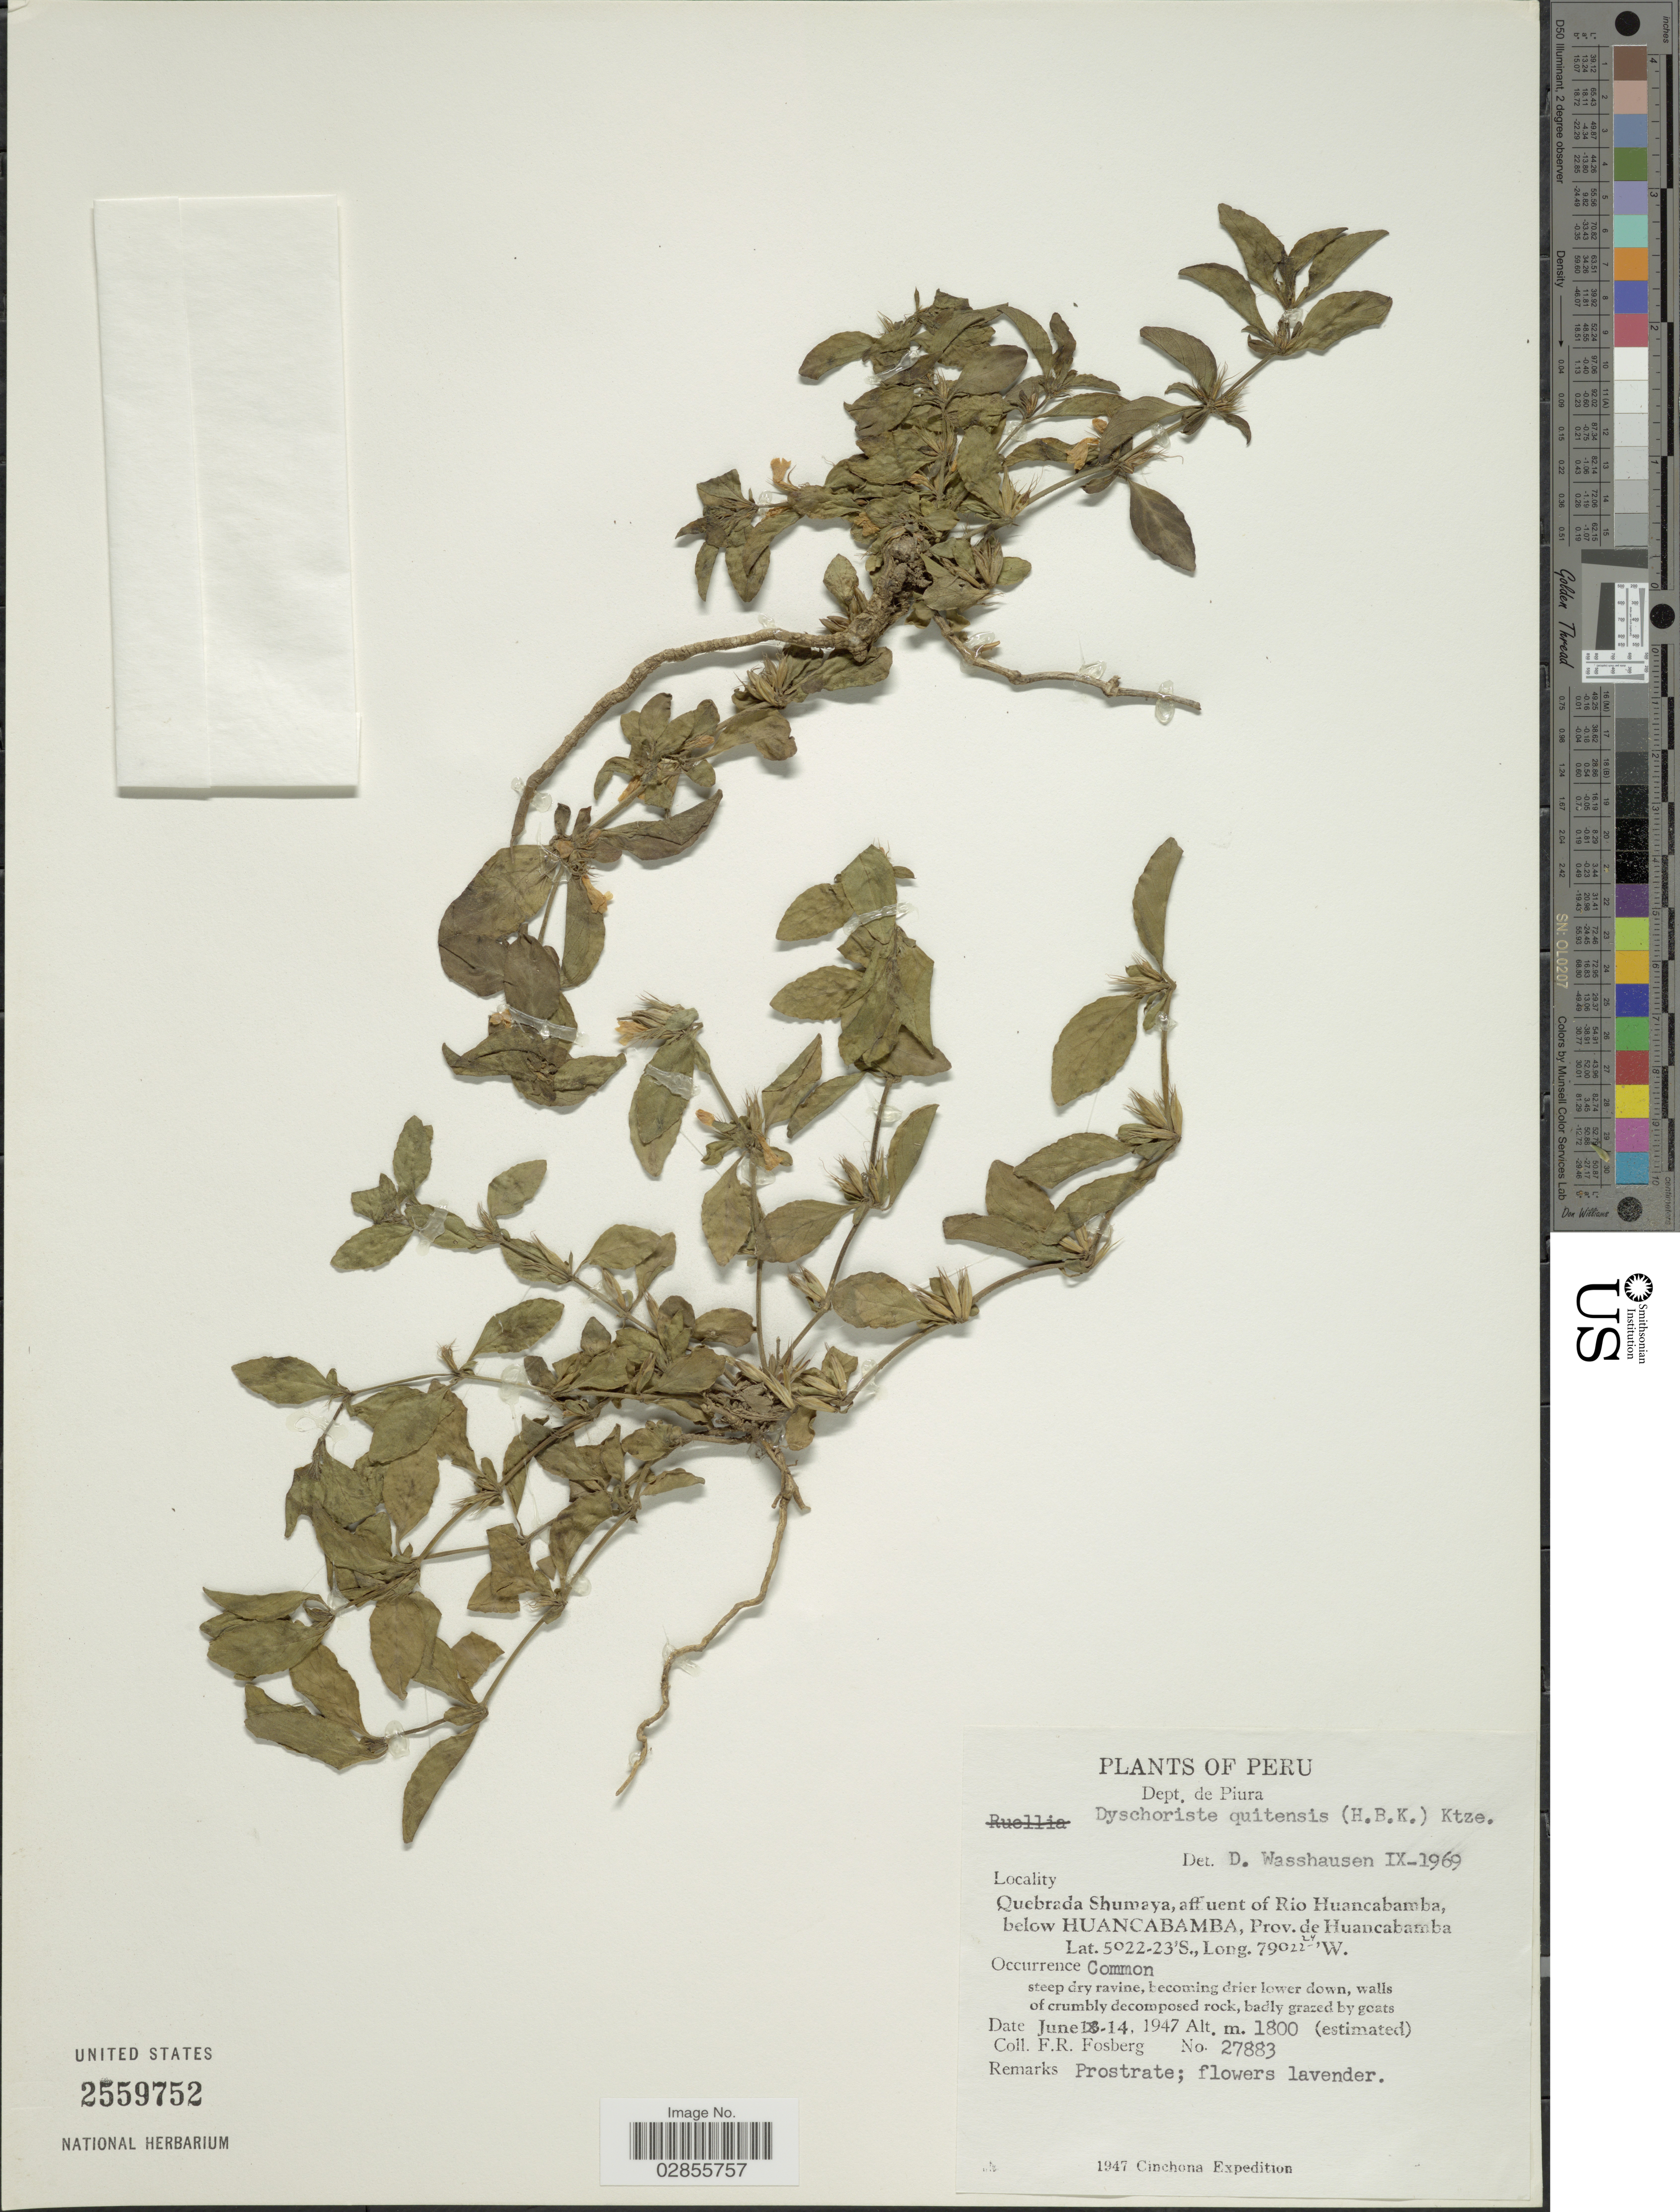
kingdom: Plantae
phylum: Tracheophyta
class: Magnoliopsida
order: Lamiales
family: Acanthaceae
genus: Dyschoriste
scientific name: Dyschoriste quitensis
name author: (Kunth) Kuntze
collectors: F. R. Fosberg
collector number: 27883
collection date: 1947-06-14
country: Peru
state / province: Piura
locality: Dept. de Piura. Quebrada Shumaya, affluent of Rio Huancabamba, below Huancabamba, Prov. de Huancabamba.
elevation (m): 1800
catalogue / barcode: US 2559752